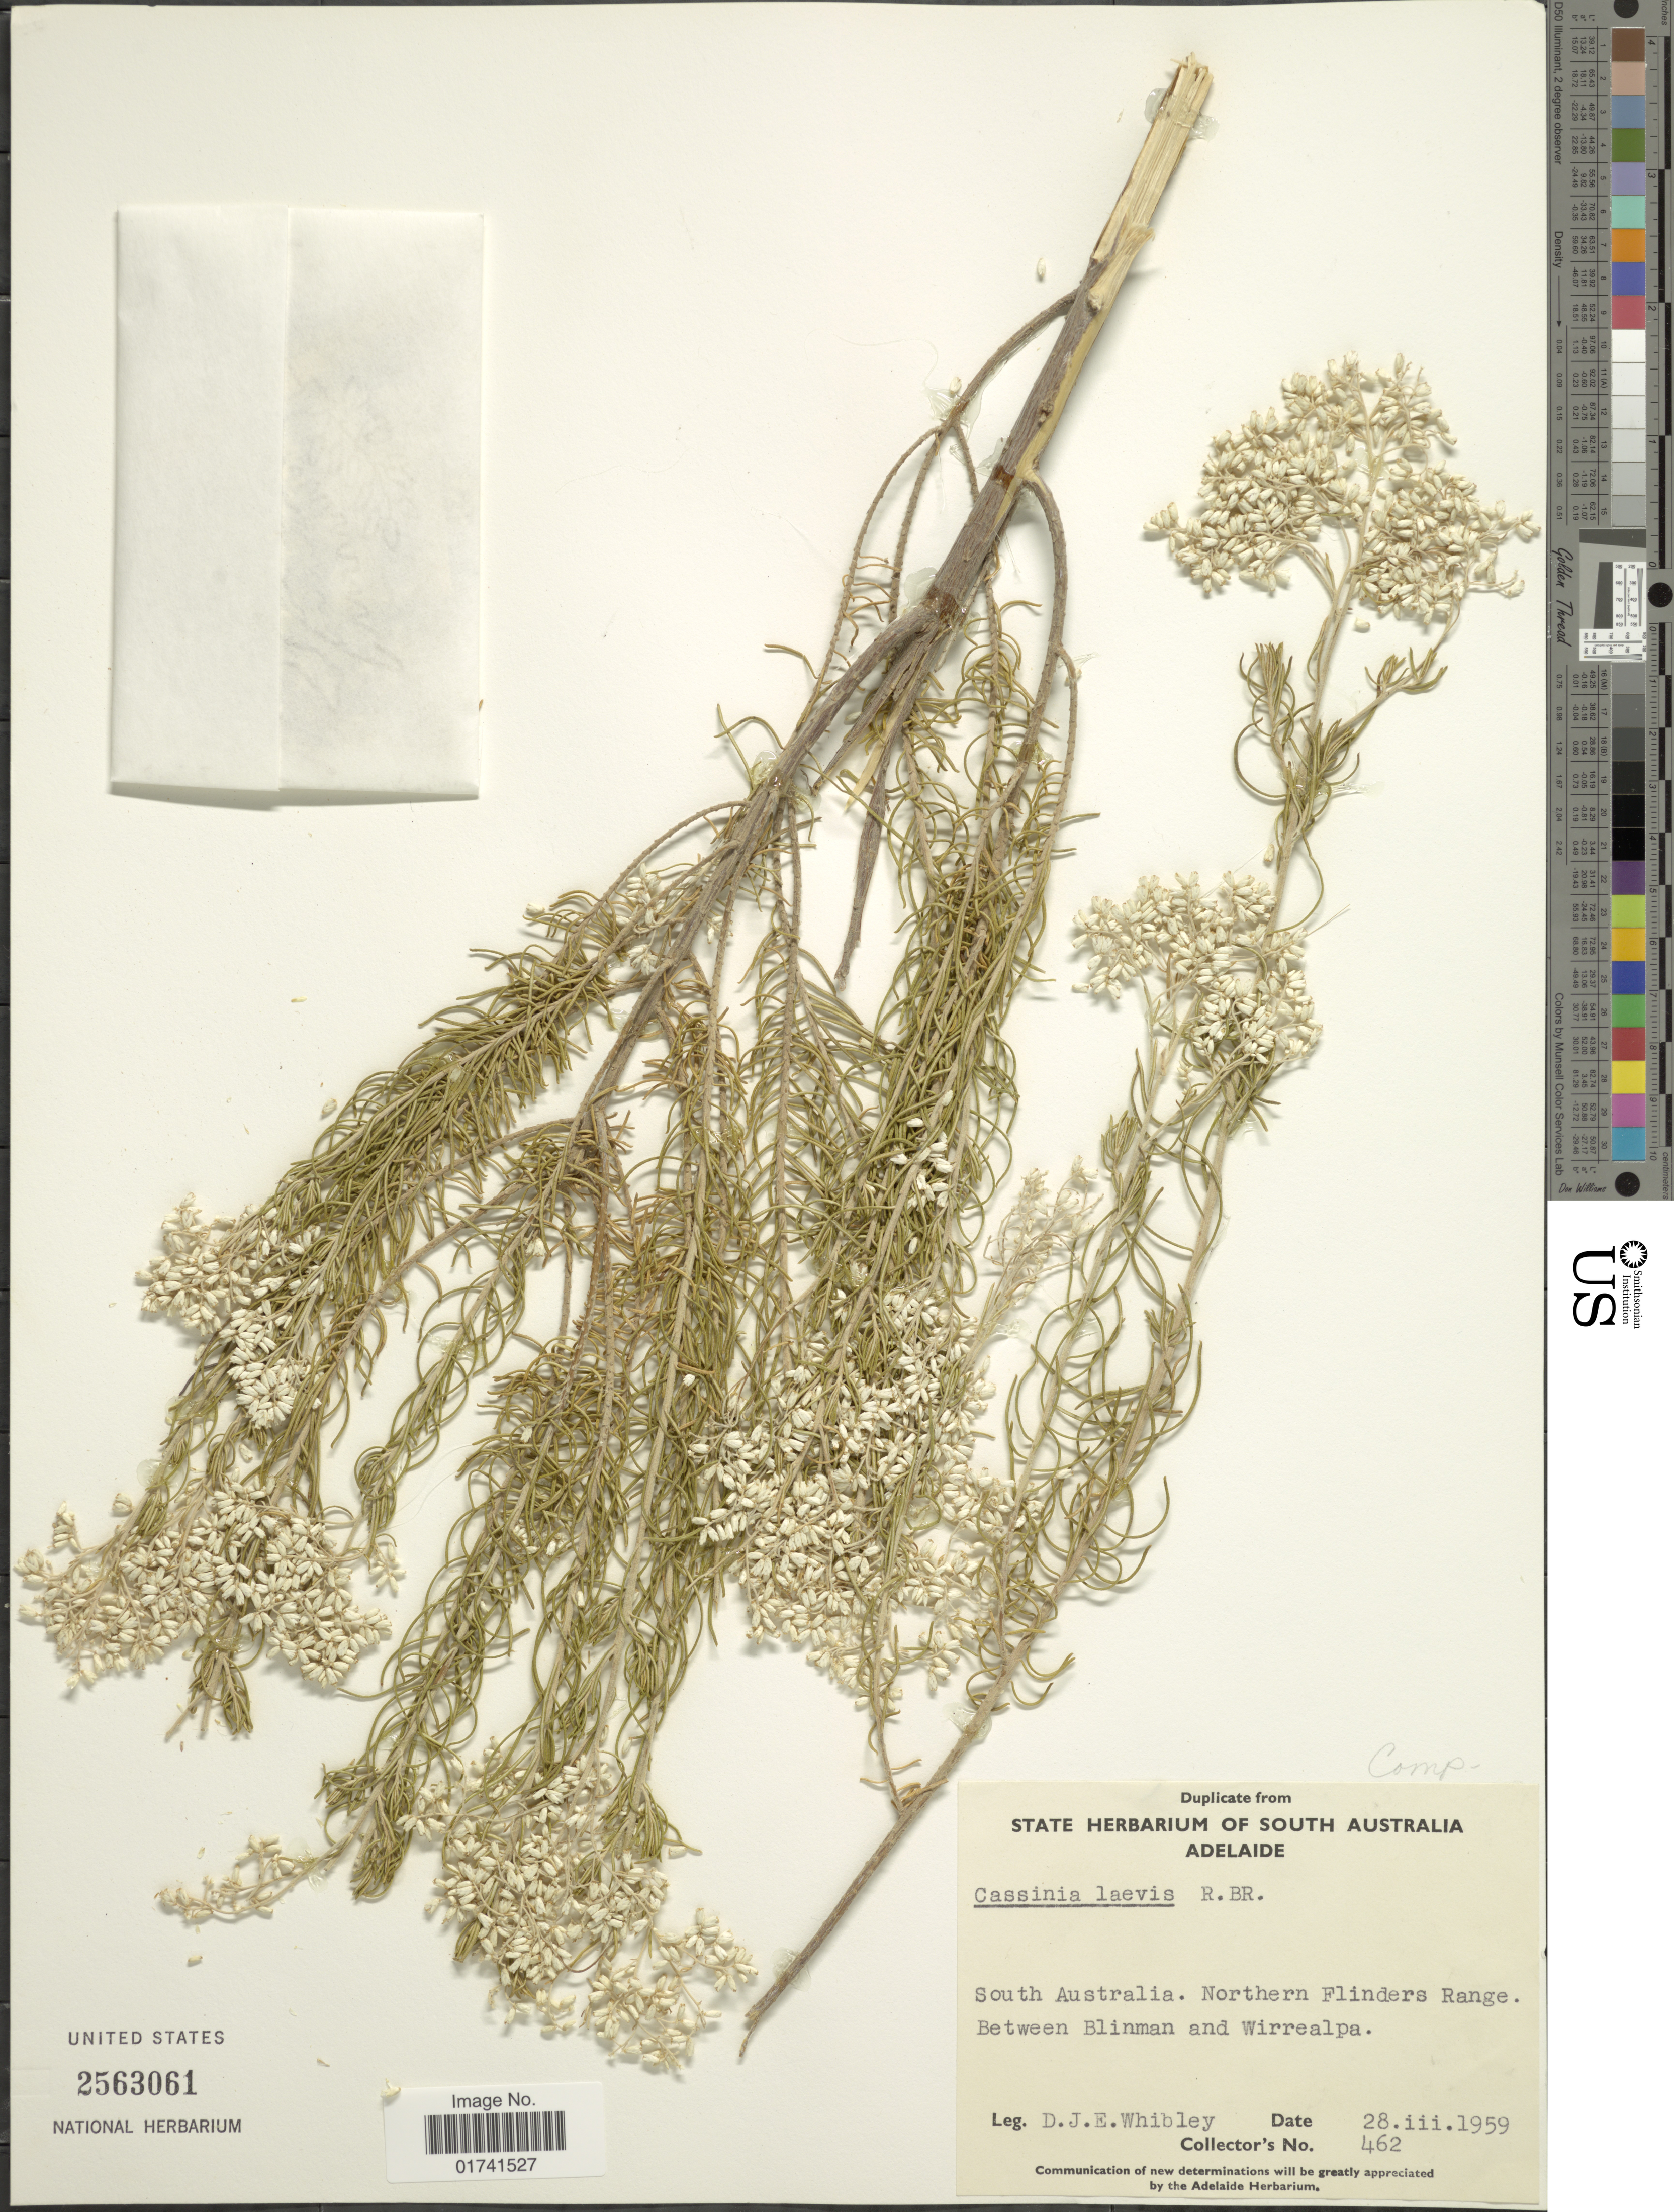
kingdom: Plantae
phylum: Tracheophyta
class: Magnoliopsida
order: Asterales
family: Asteraceae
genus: Cassinia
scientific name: Cassinia laevis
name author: R. Br.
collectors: D. Whibley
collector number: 462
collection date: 1959-03-28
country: Australia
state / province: South Australia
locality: Northern Flinders Range, Between Blinman and Wirrealpa.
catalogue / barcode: US 2563061